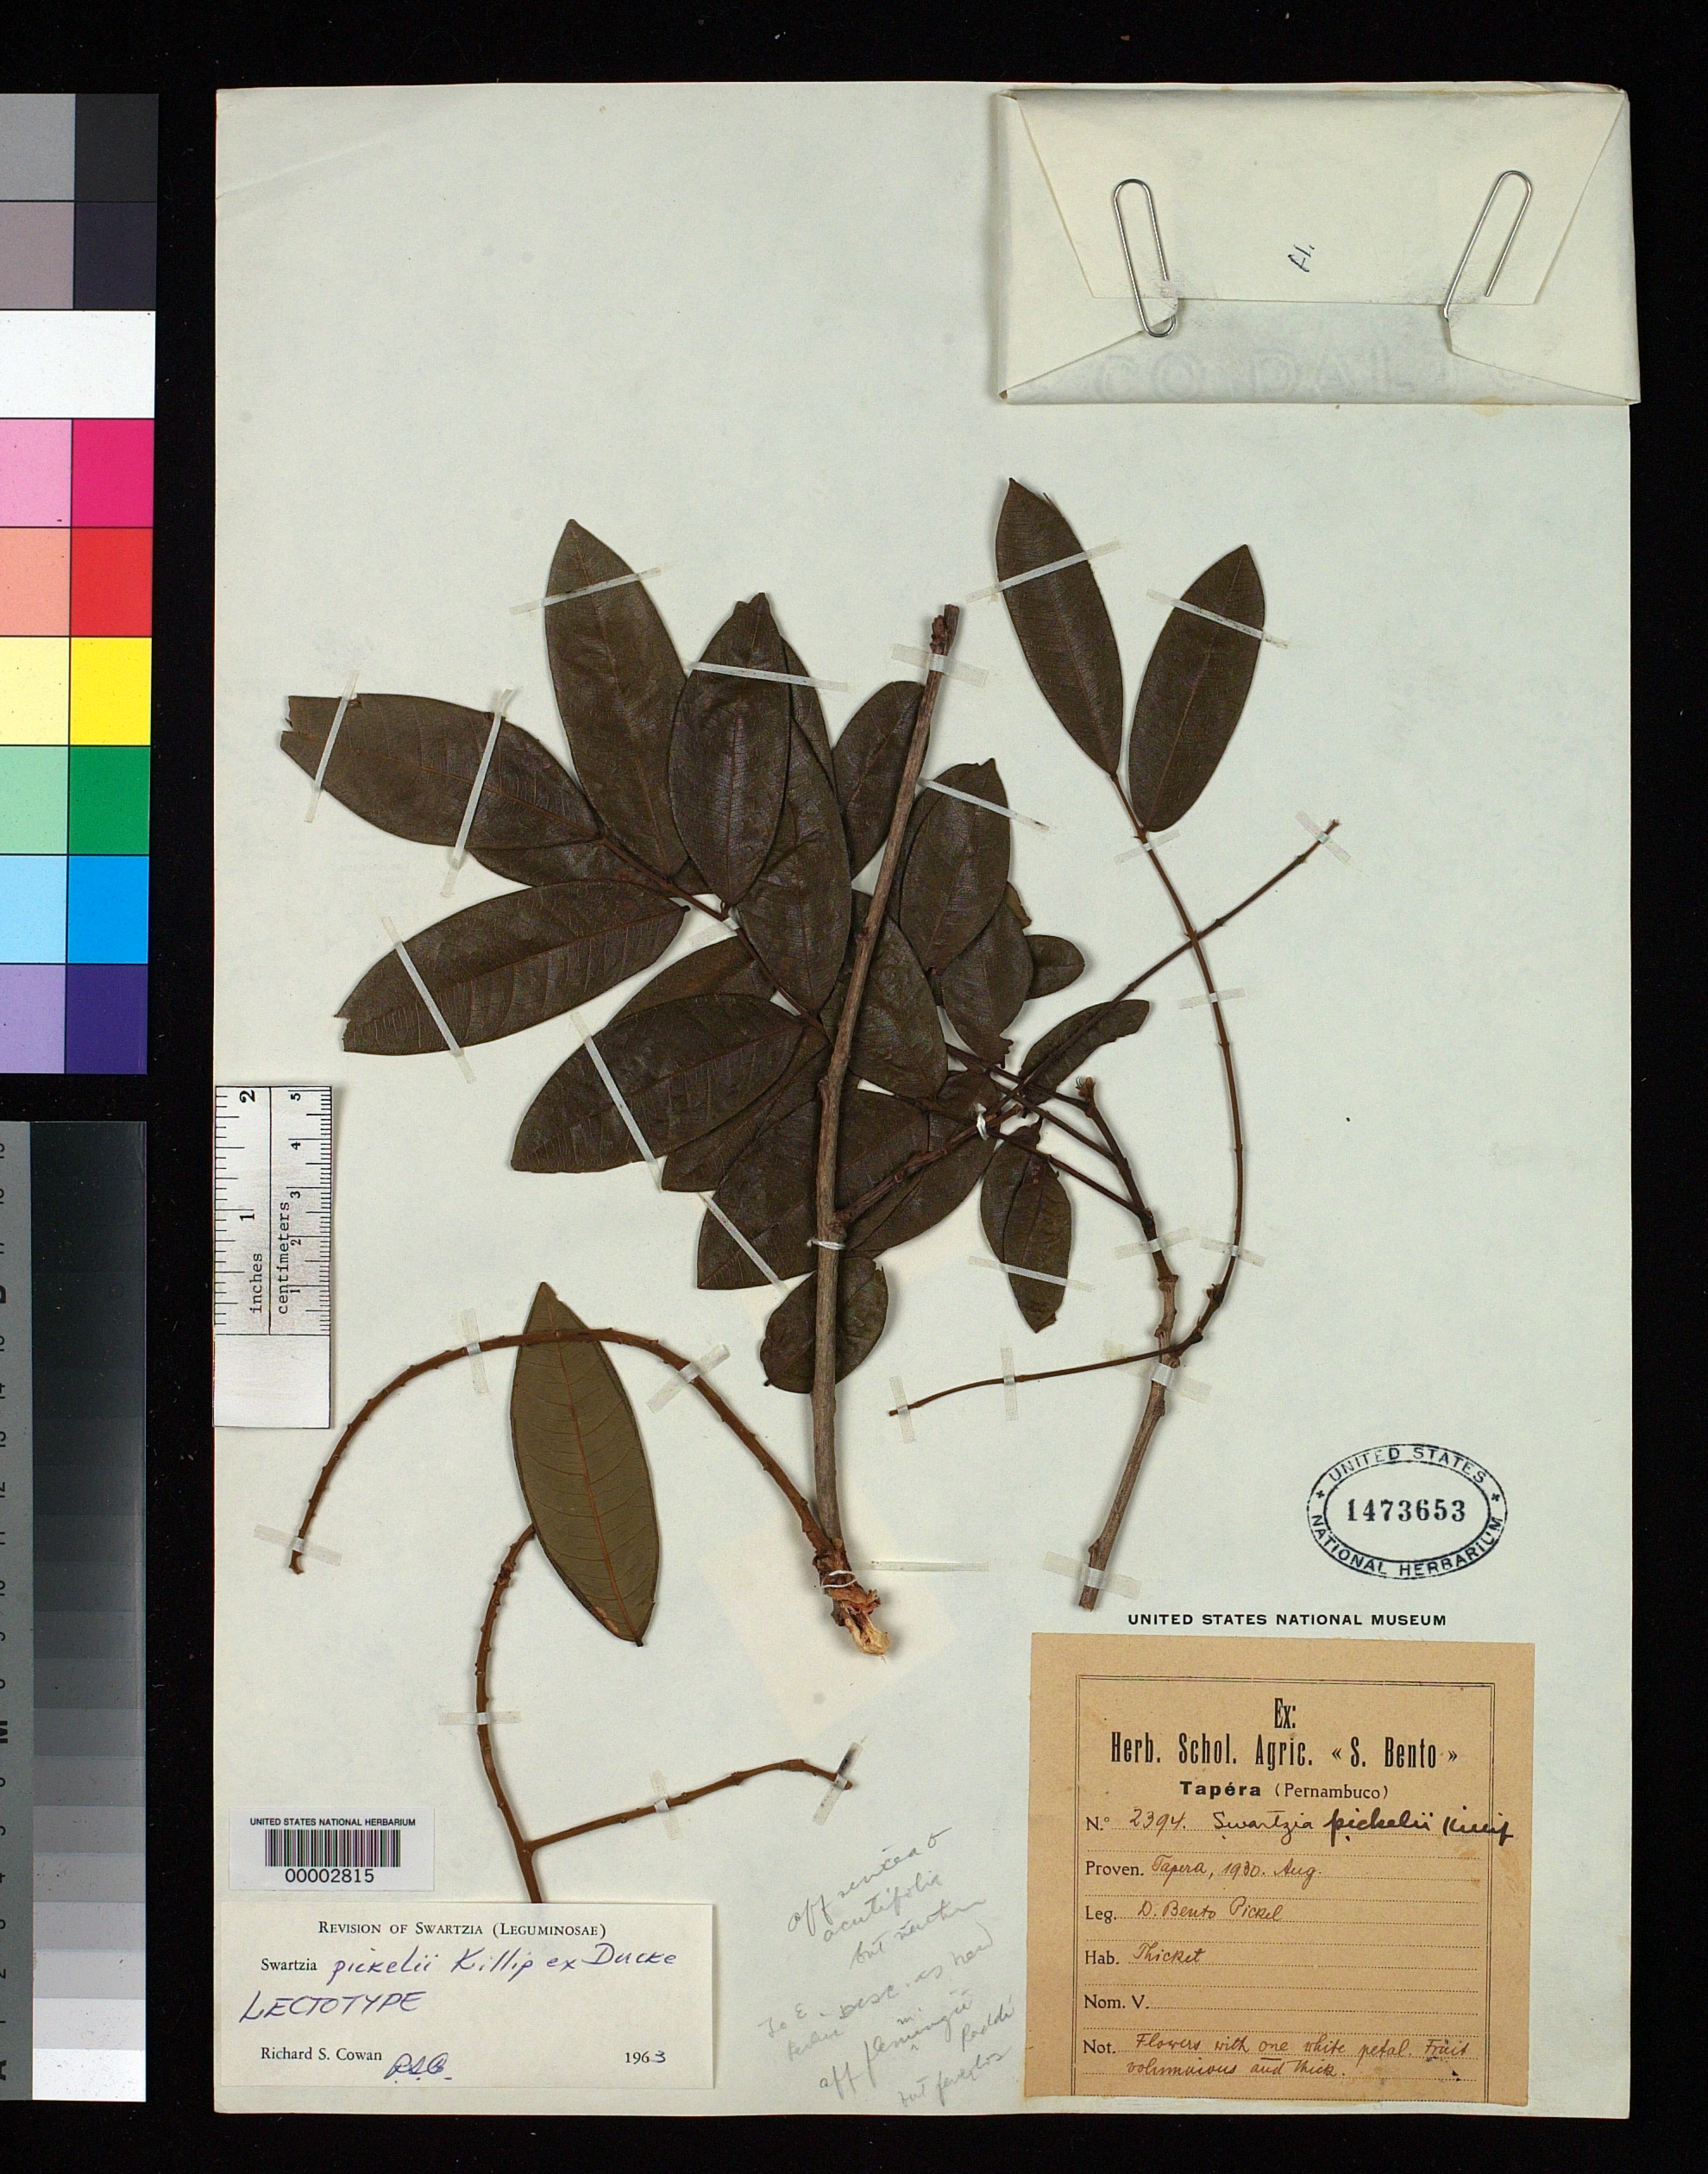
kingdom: Plantae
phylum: Tracheophyta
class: Magnoliopsida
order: Fabales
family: Fabaceae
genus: Swartzia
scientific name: Swartzia pickelii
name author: Killip ex Ducke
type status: Lectotype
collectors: B. J. Pickel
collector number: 2394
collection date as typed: Aug 1930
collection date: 1930-08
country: Brazil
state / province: Pernambuco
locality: Tapéra (Pernambuco).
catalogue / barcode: US 1473653